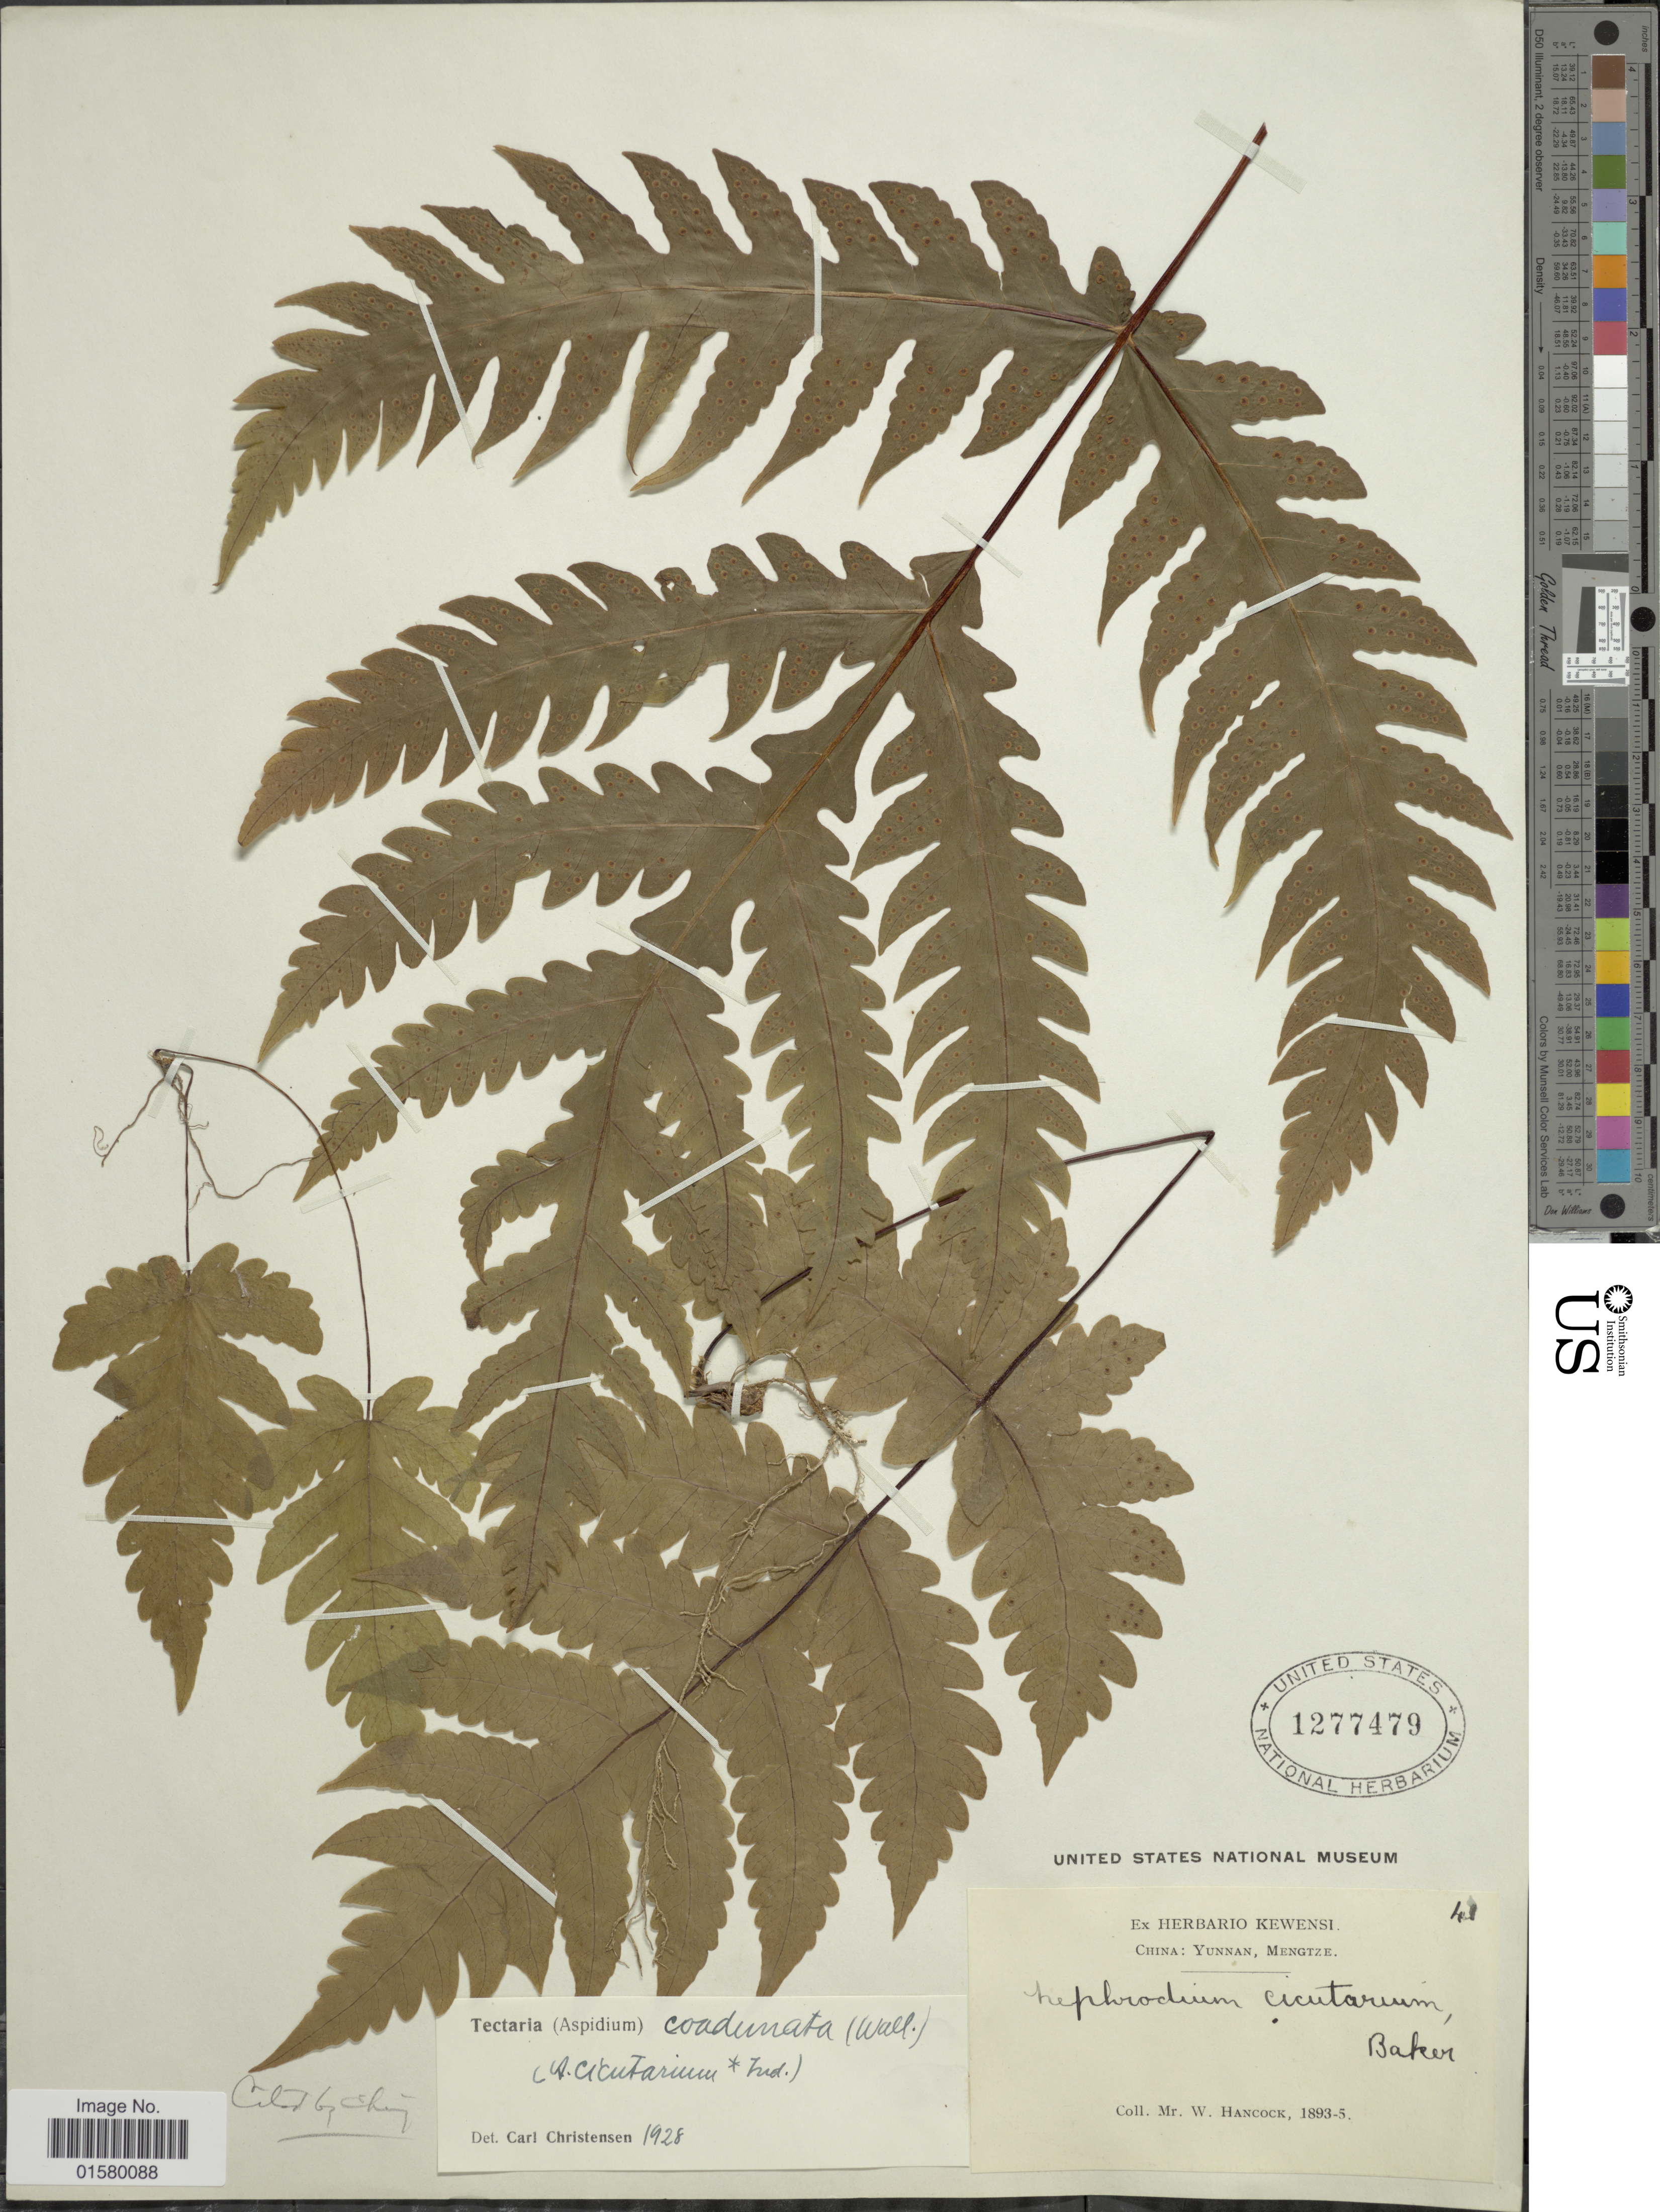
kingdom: Plantae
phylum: Tracheophyta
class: Polypodiopsida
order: Polypodiales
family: Tectariaceae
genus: Tectaria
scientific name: Tectaria coadunata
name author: (J. Sm.) C. Chr.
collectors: W. Hancock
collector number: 41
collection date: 1893/1895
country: China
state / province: Yunnan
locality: China: Yunnan, Mengtze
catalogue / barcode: US 1277479